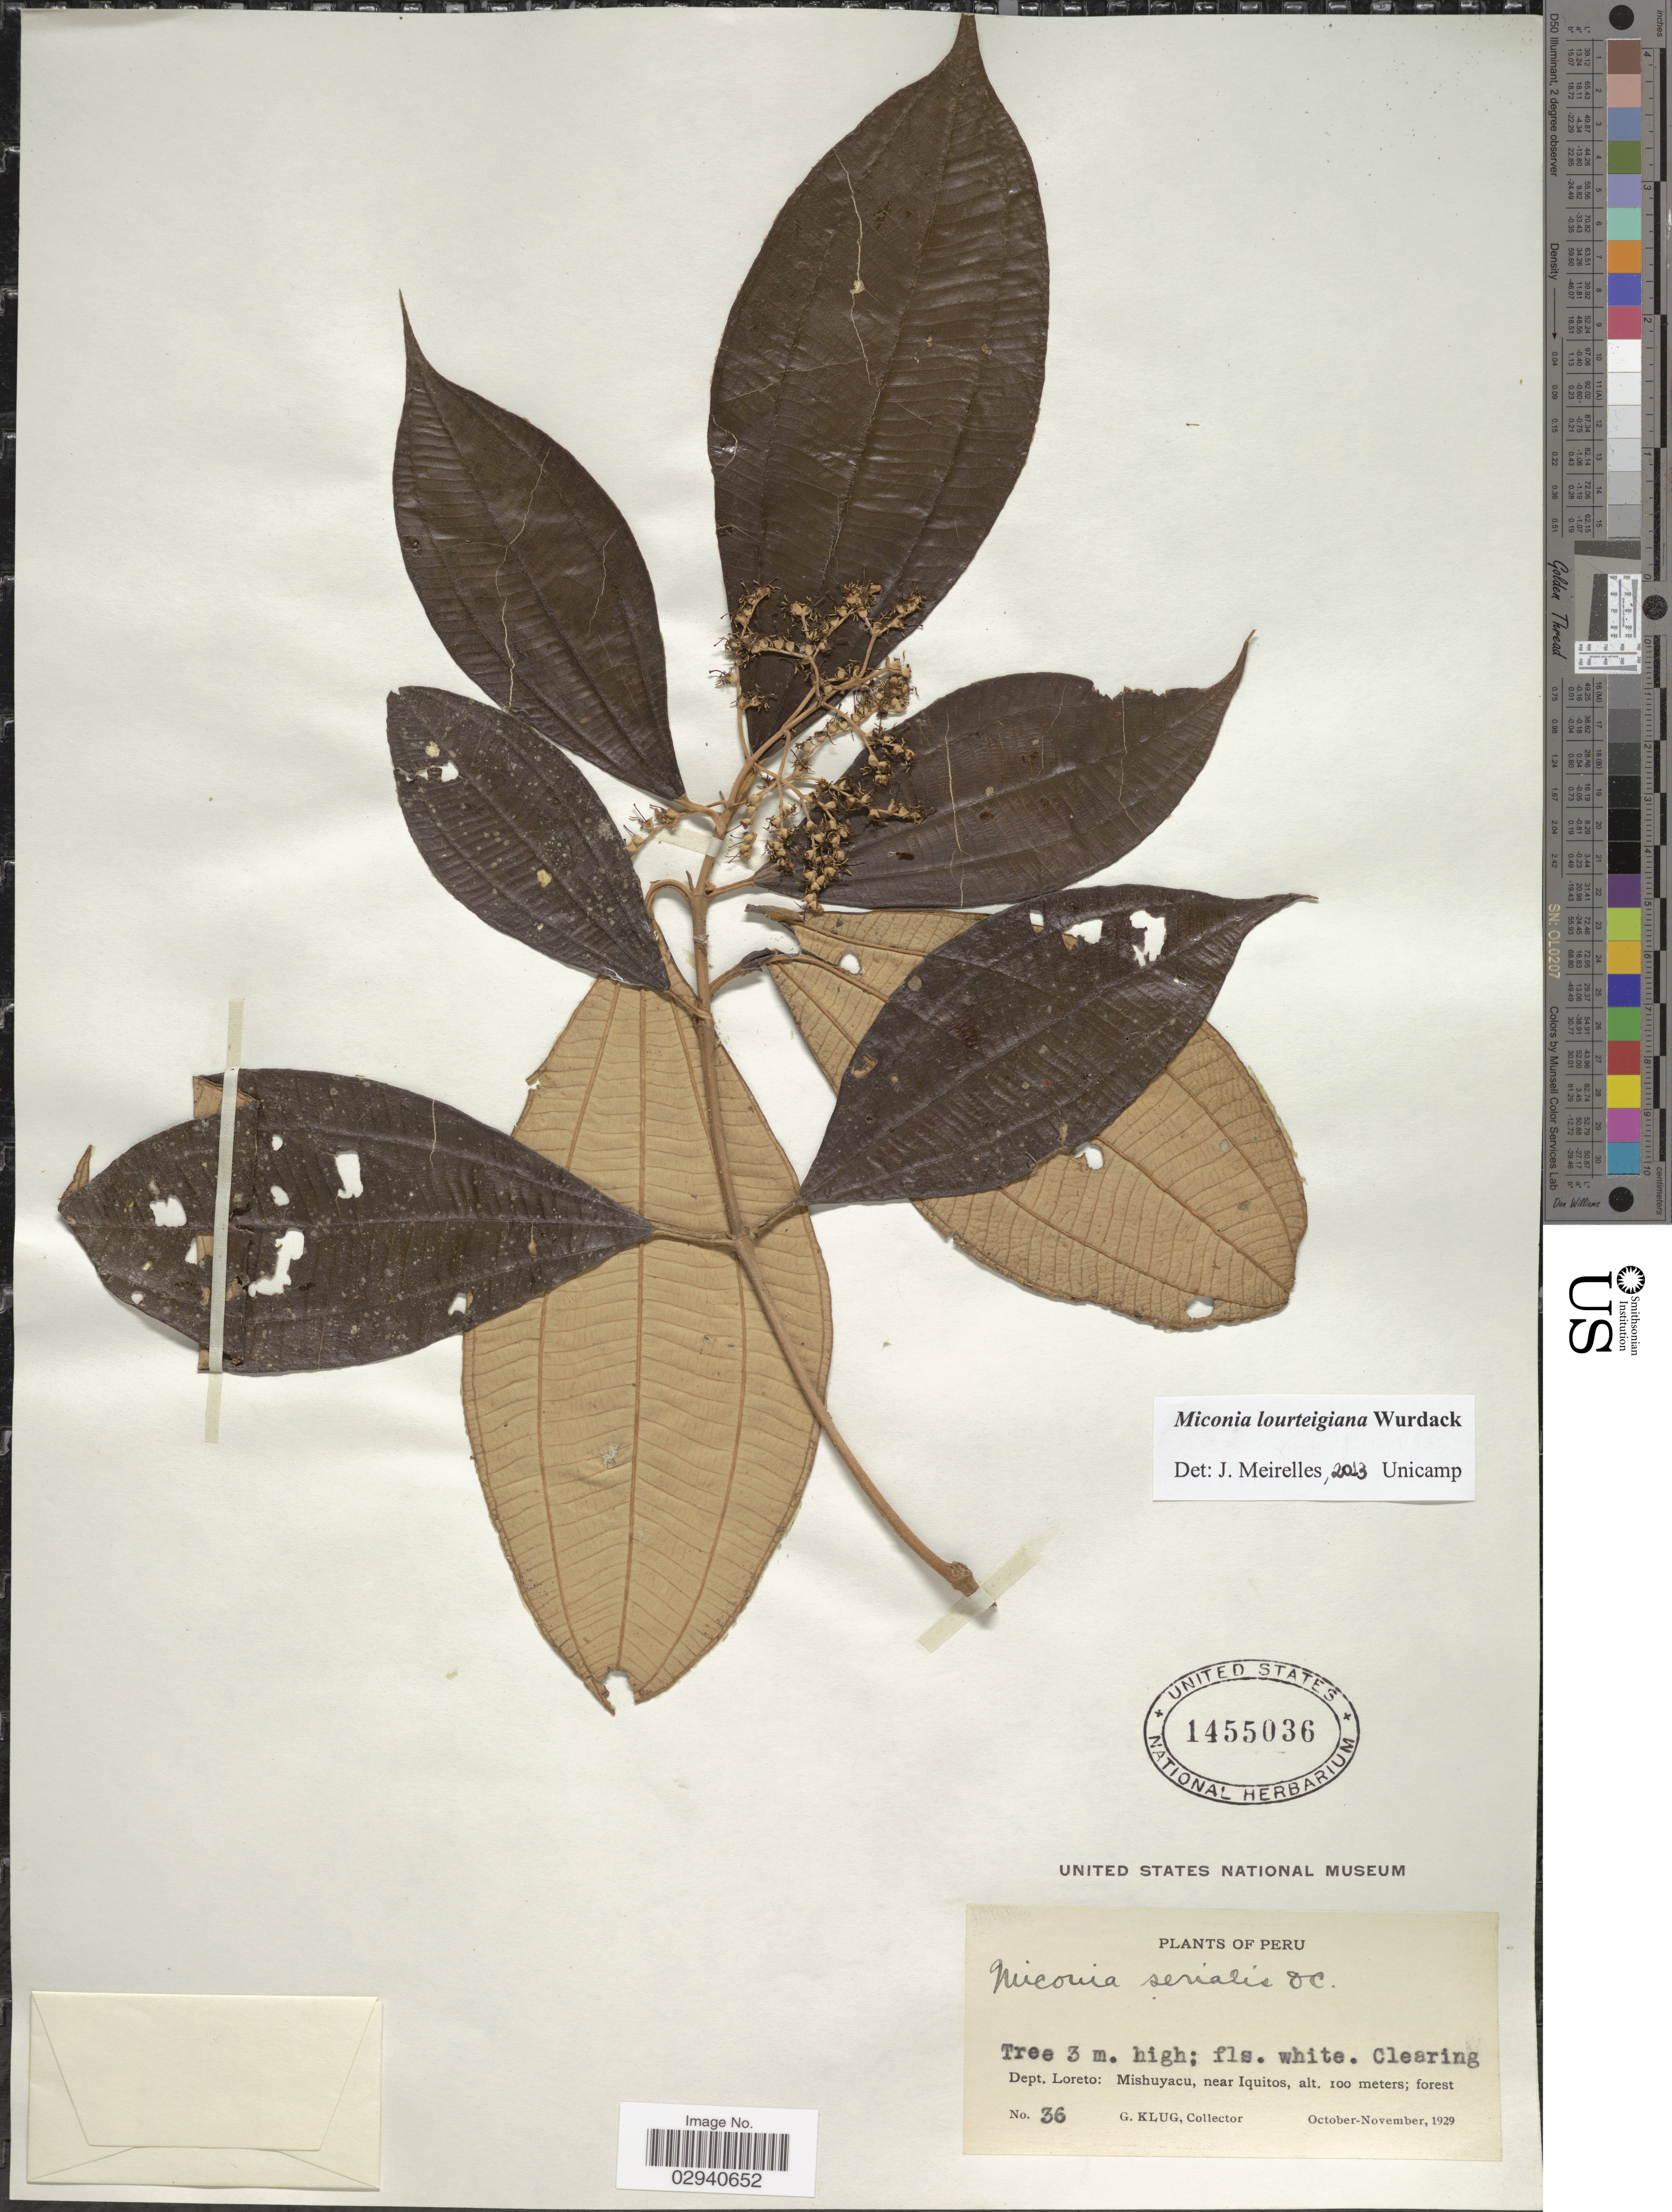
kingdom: Plantae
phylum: Tracheophyta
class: Magnoliopsida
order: Myrtales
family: Melastomataceae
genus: Miconia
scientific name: Miconia lourteigiana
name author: Wurdack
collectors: G. Klug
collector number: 36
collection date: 1929-10/1929-11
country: Peru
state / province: Loreto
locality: Dept. Loreto: Mishuyacu, near Iquitos.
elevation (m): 100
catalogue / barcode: US 1455036